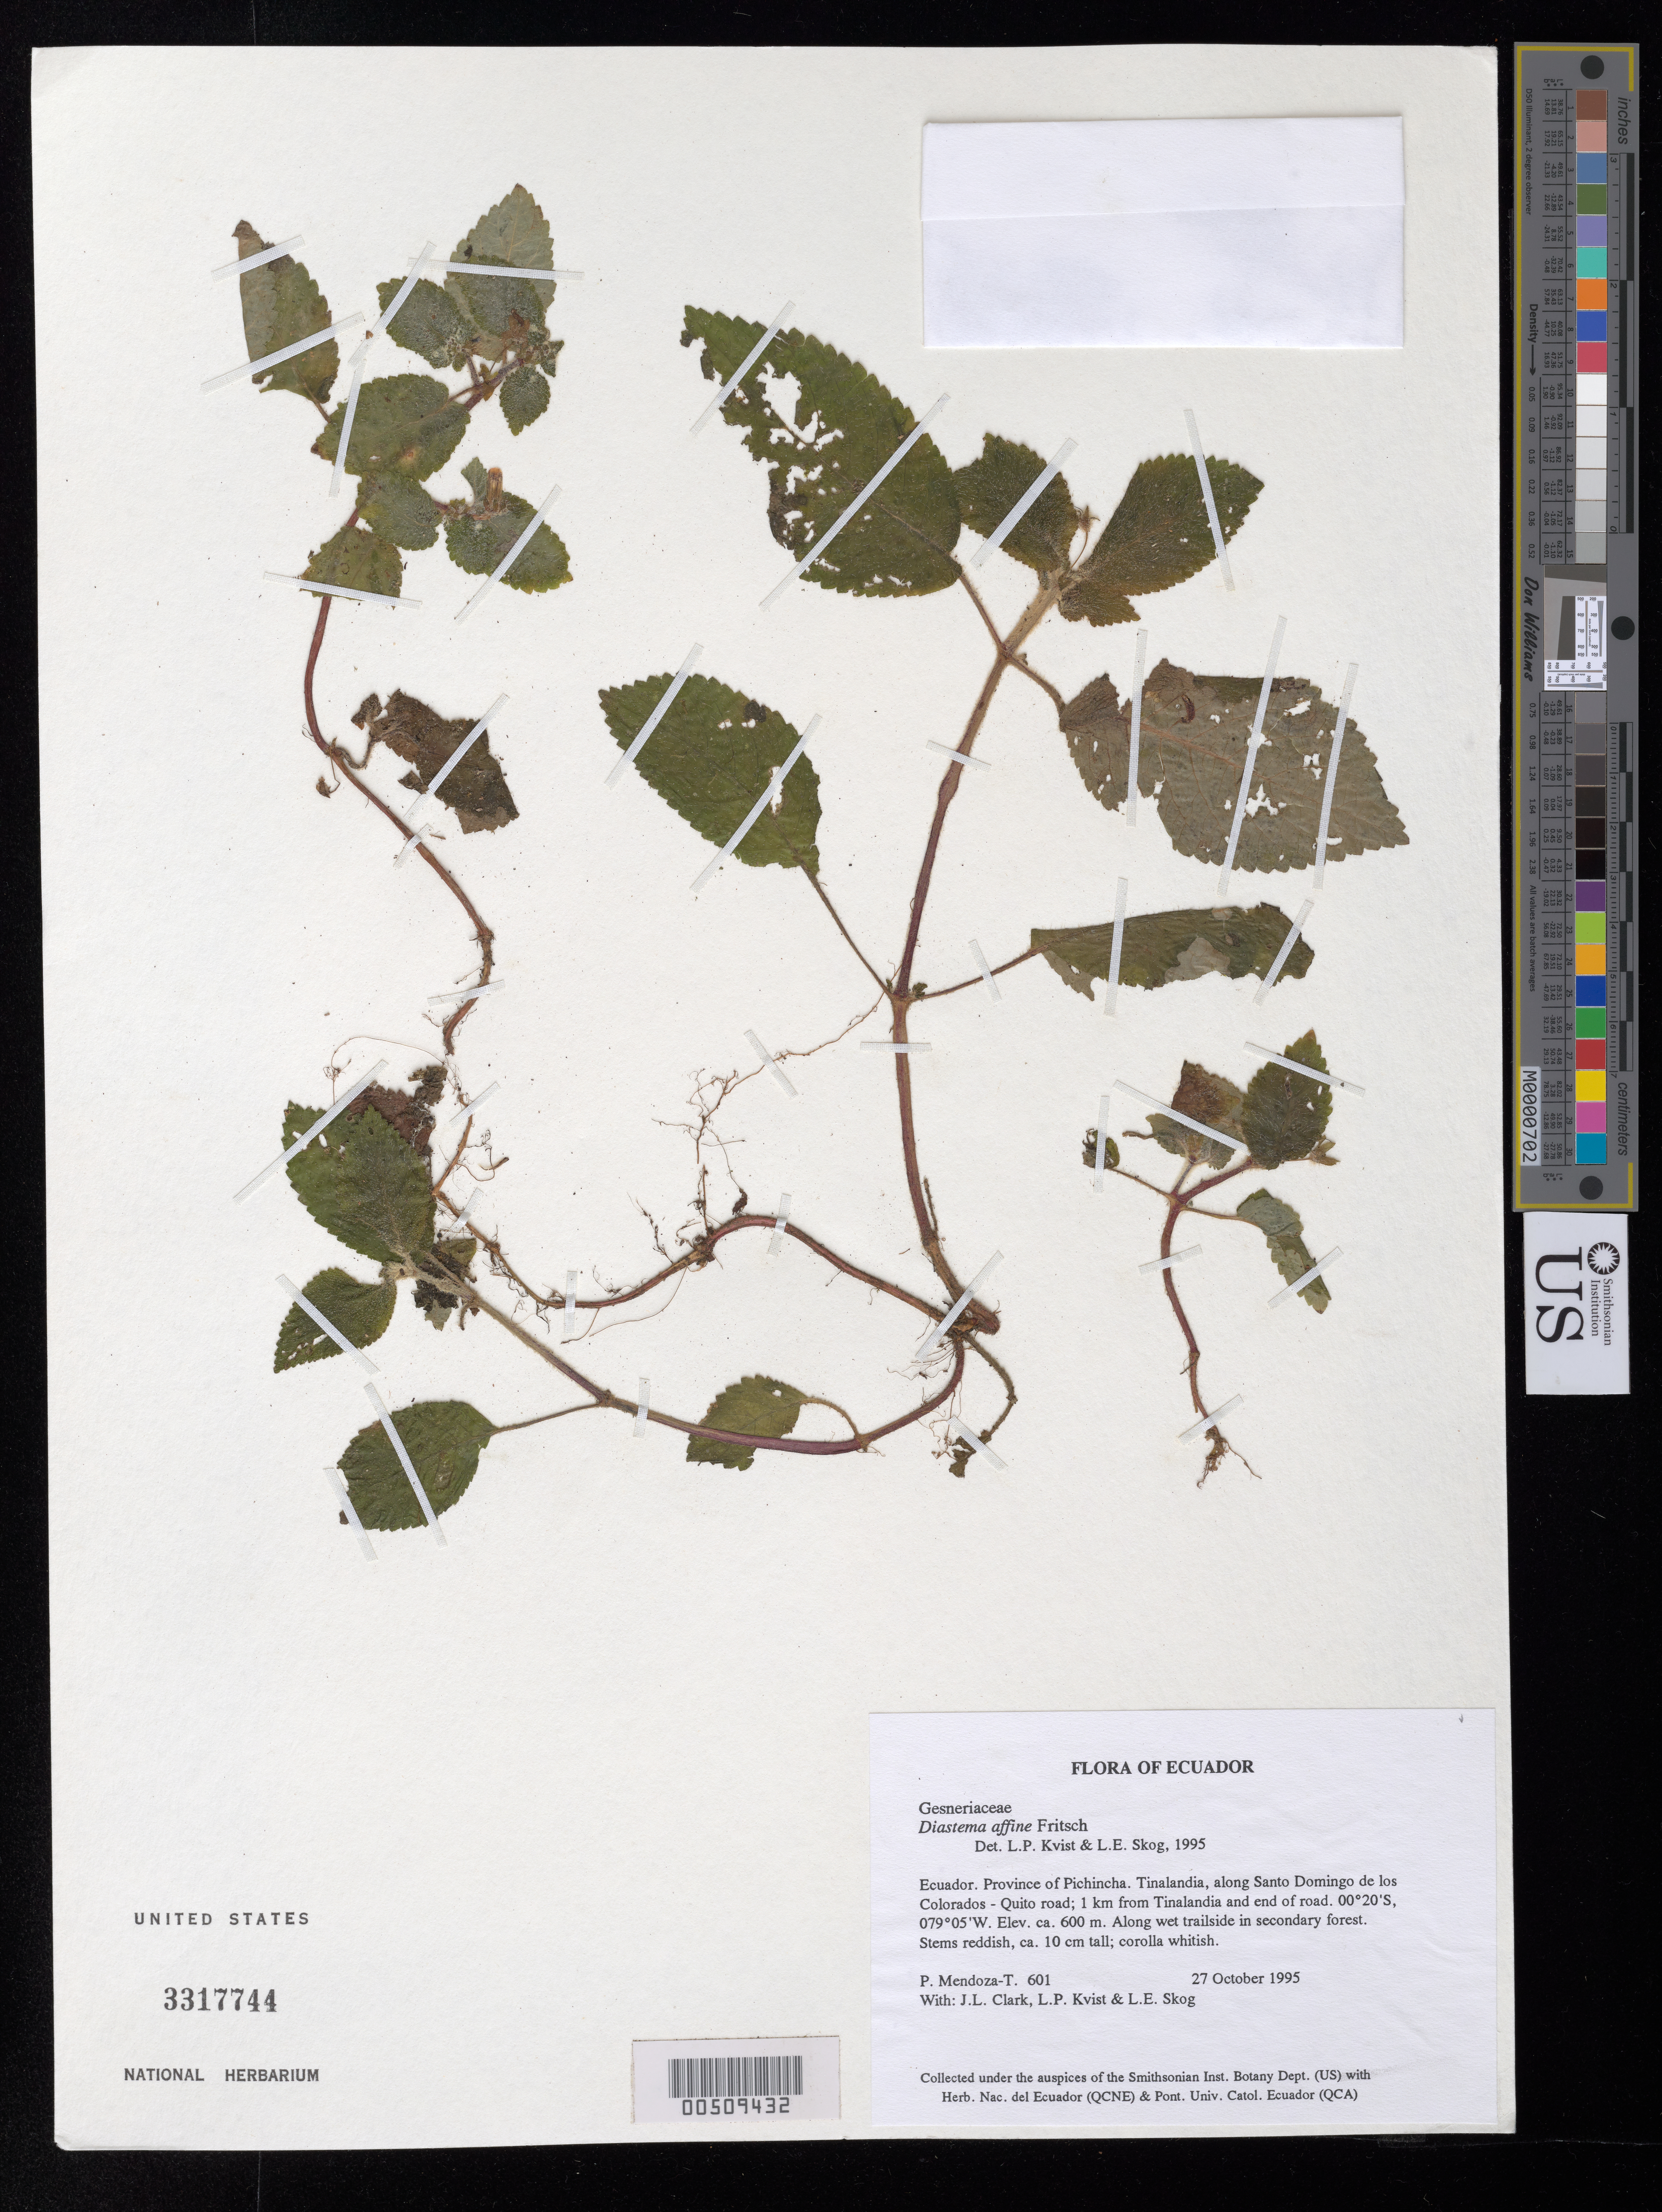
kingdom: Plantae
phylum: Tracheophyta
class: Magnoliopsida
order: Lamiales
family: Gesneriaceae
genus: Diastema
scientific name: Diastema affine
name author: Fritsch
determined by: Skog, Laurence E.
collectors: P. Mendoza-T., J. L. Clark, L. P. Kvist & L. E. Skog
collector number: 601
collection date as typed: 27 Oct 1995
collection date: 1995-10-27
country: Ecuador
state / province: Pichincha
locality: Tinalandia, along Santo Domingo de los Colorados - Quito road; 1 km from Tinalandia and end of road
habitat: Along wet trailside in secondary forest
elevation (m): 600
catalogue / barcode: US 3317744